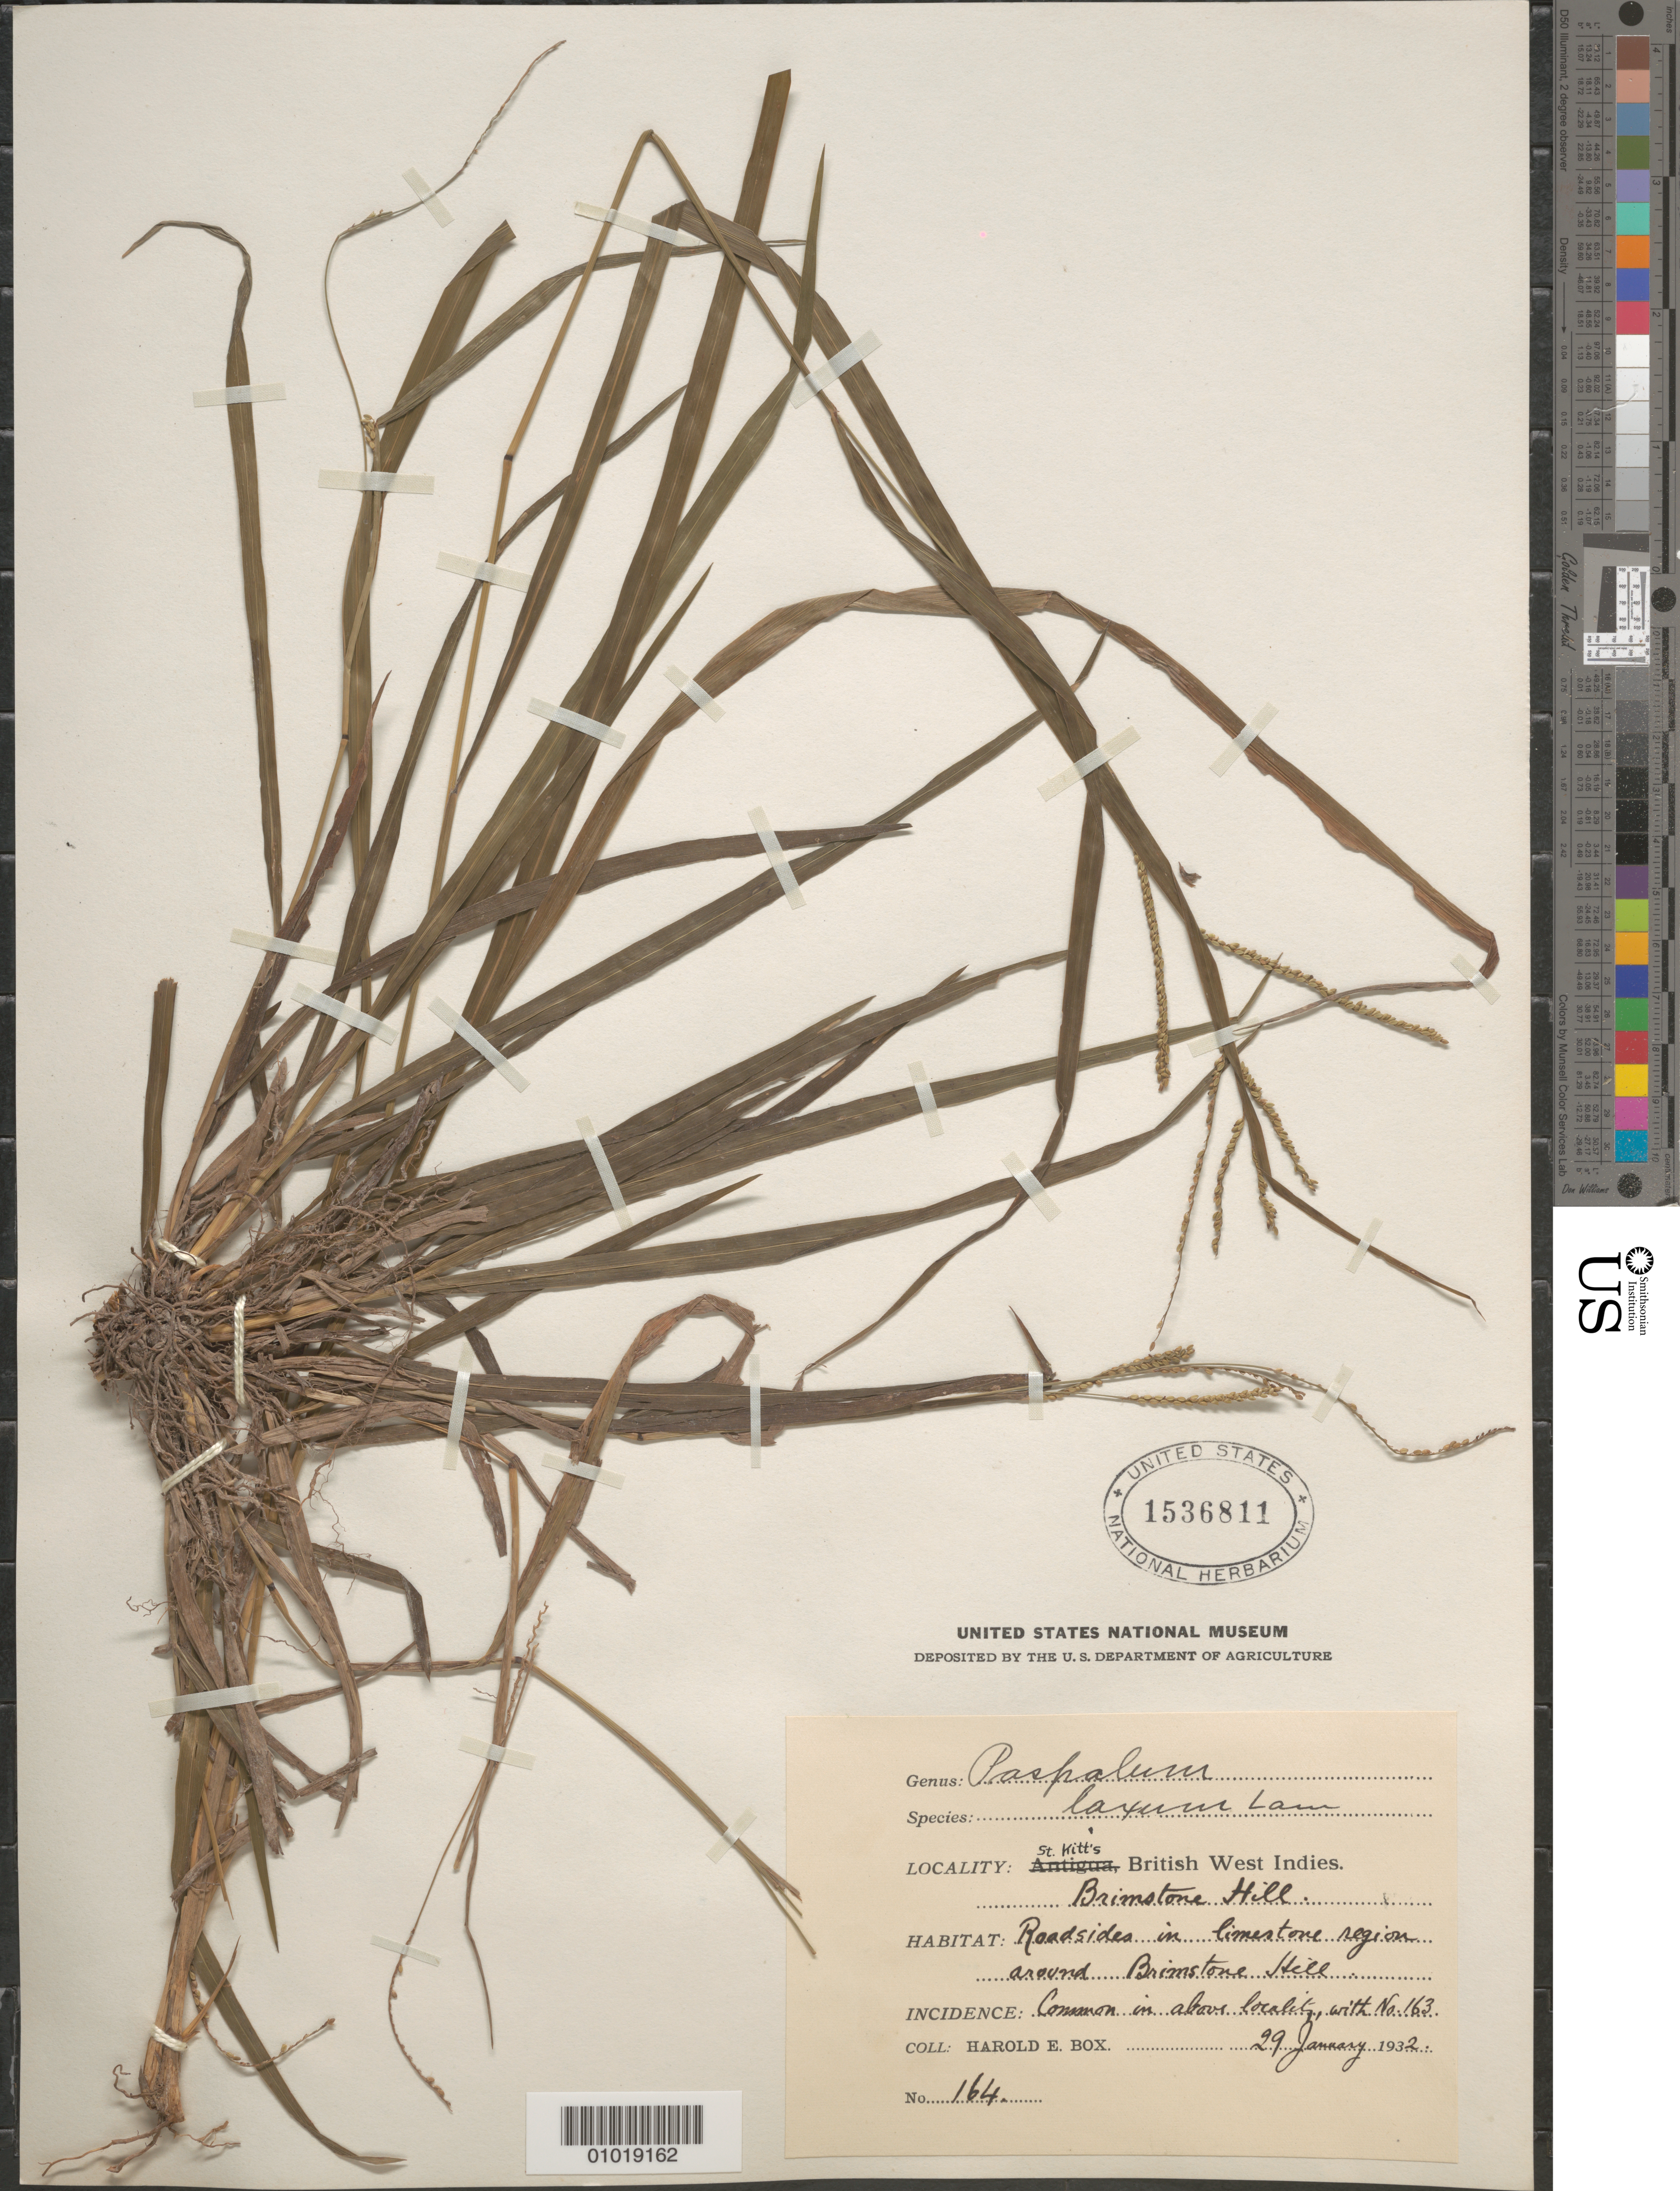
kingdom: Plantae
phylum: Tracheophyta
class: Liliopsida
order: Poales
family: Poaceae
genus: Paspalum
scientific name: Paspalum laxum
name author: Lam.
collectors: H. E. Box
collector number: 164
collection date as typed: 29 Jan 1932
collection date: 1932-01-29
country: St. Christopher-Nevis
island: St. Christopher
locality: Brimstone Hill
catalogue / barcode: US 1536811